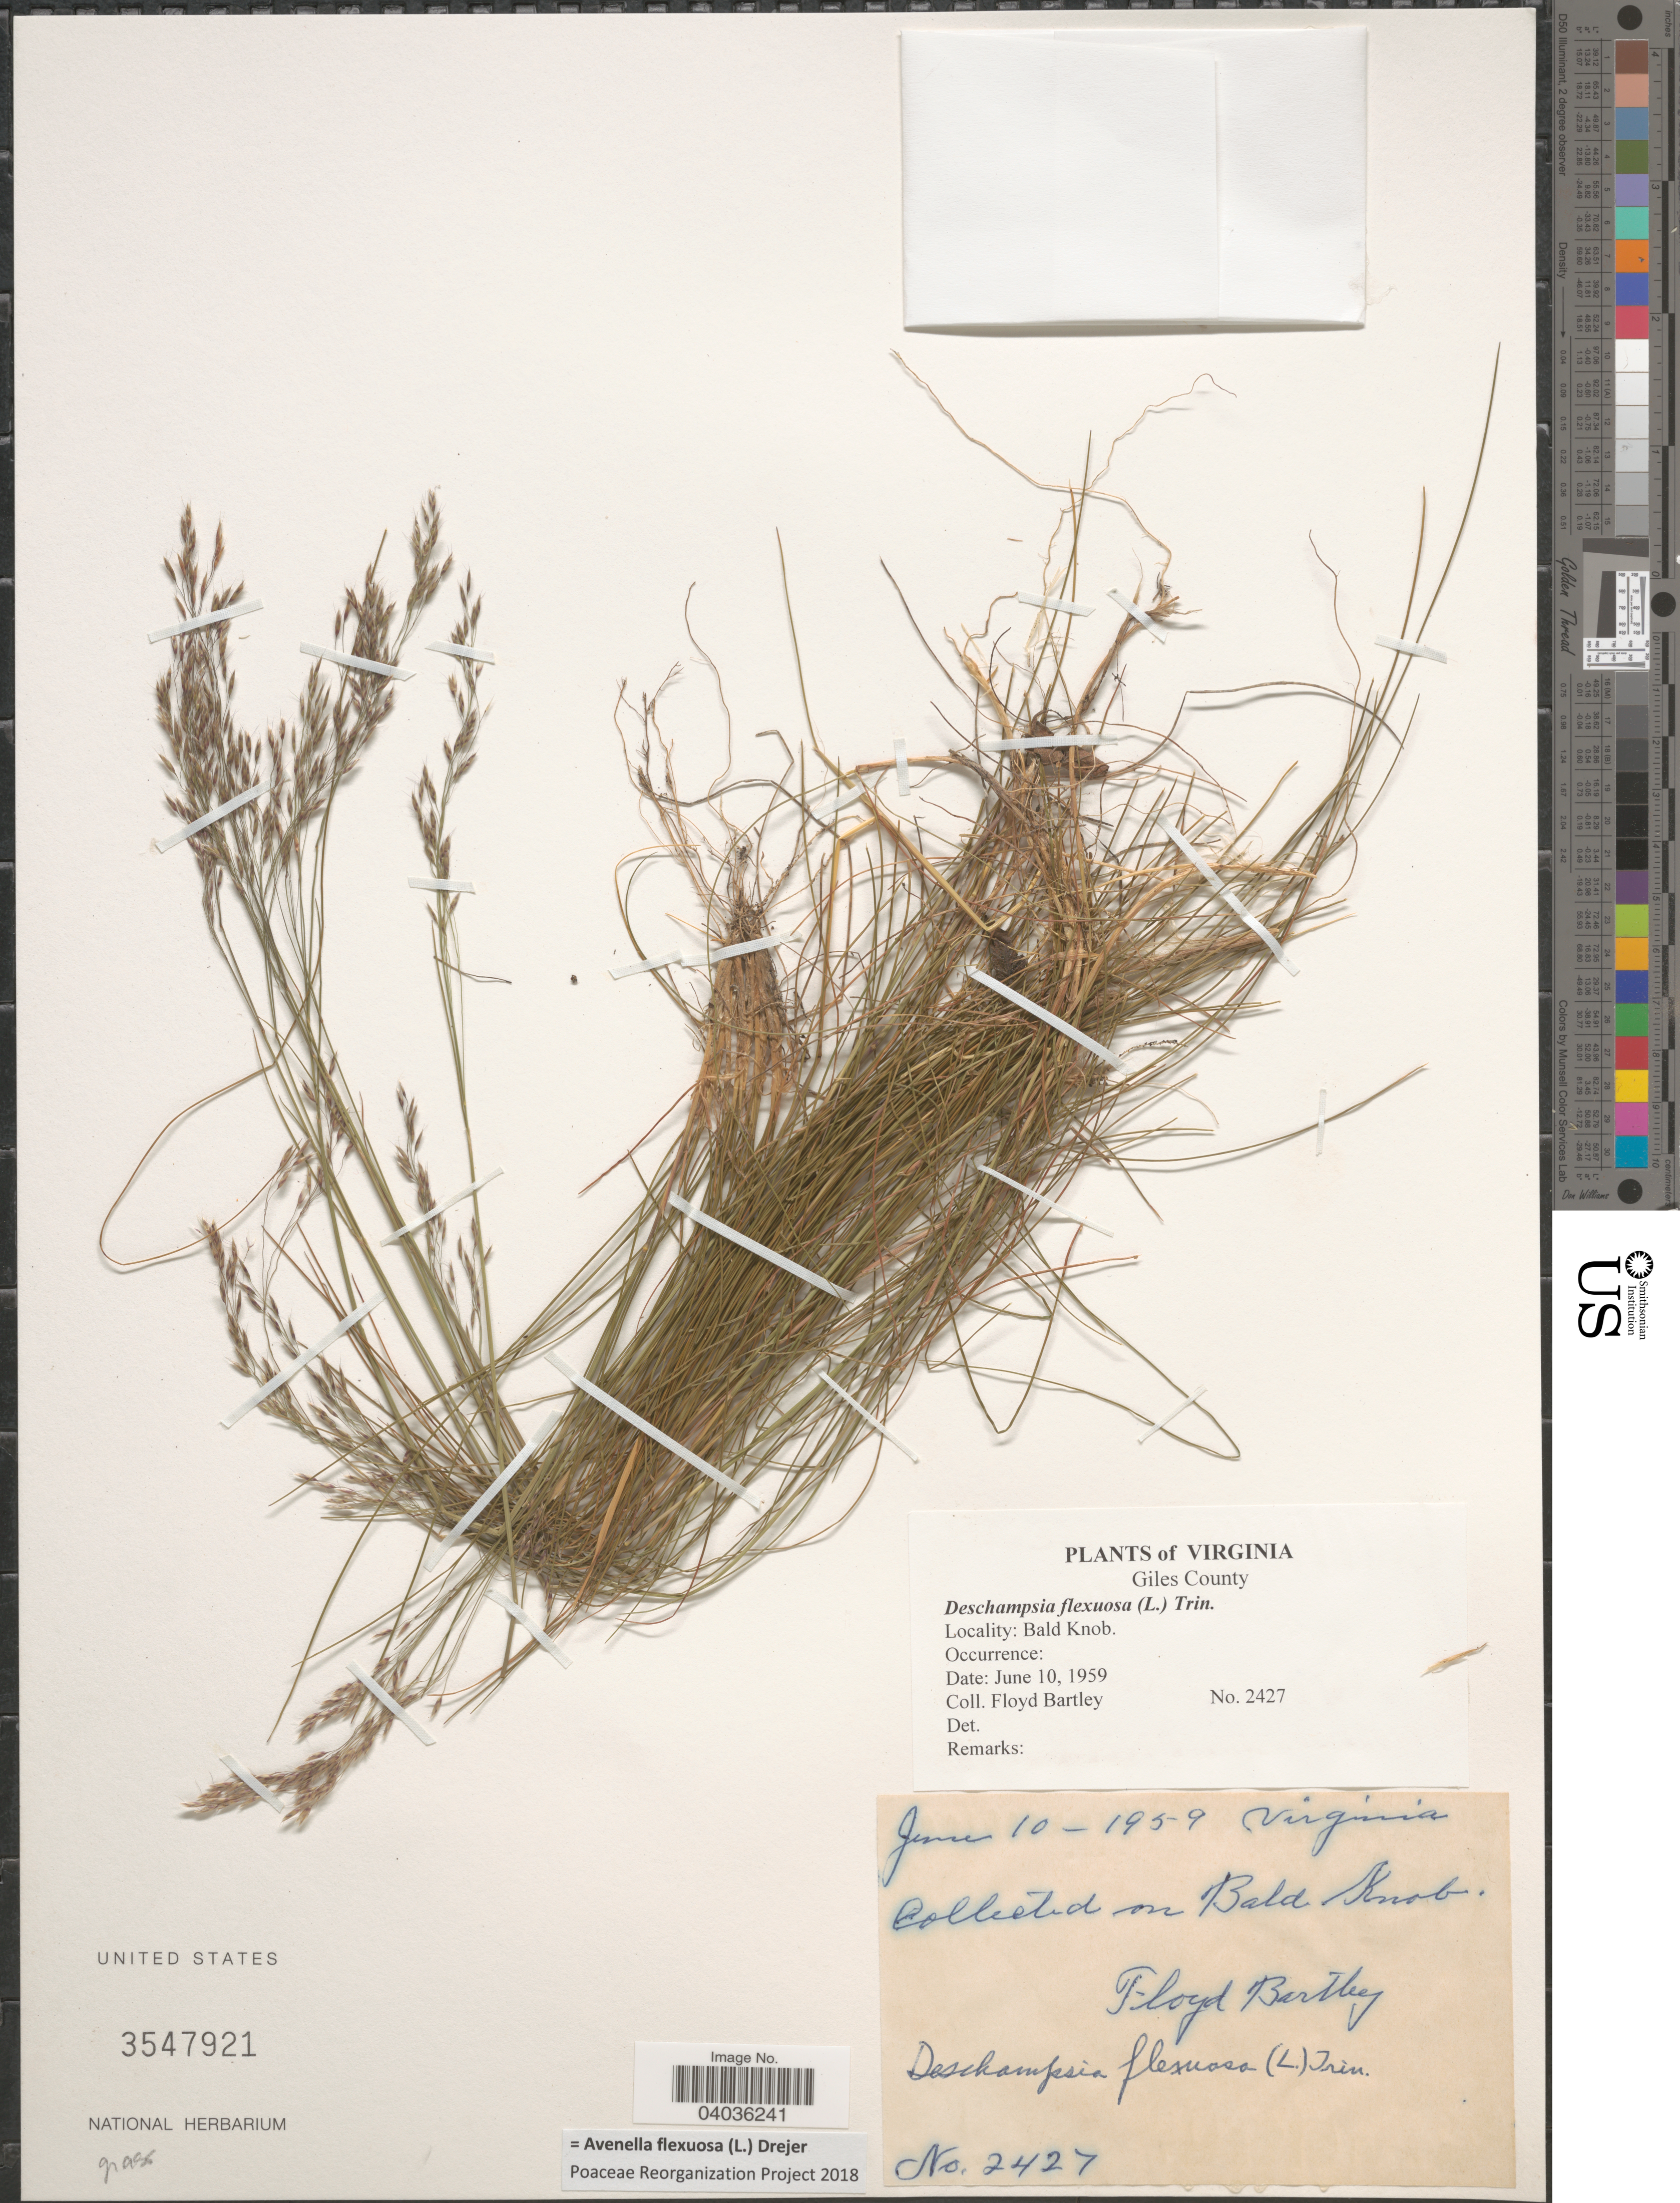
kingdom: Plantae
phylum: Tracheophyta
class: Liliopsida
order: Poales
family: Poaceae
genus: Avenella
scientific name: Avenella flexuosa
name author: (L.) Drejer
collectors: F. Bartley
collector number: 2427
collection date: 1959-06-10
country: United States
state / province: Virginia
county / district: Giles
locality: Bald Knob.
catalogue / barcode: US 3547921